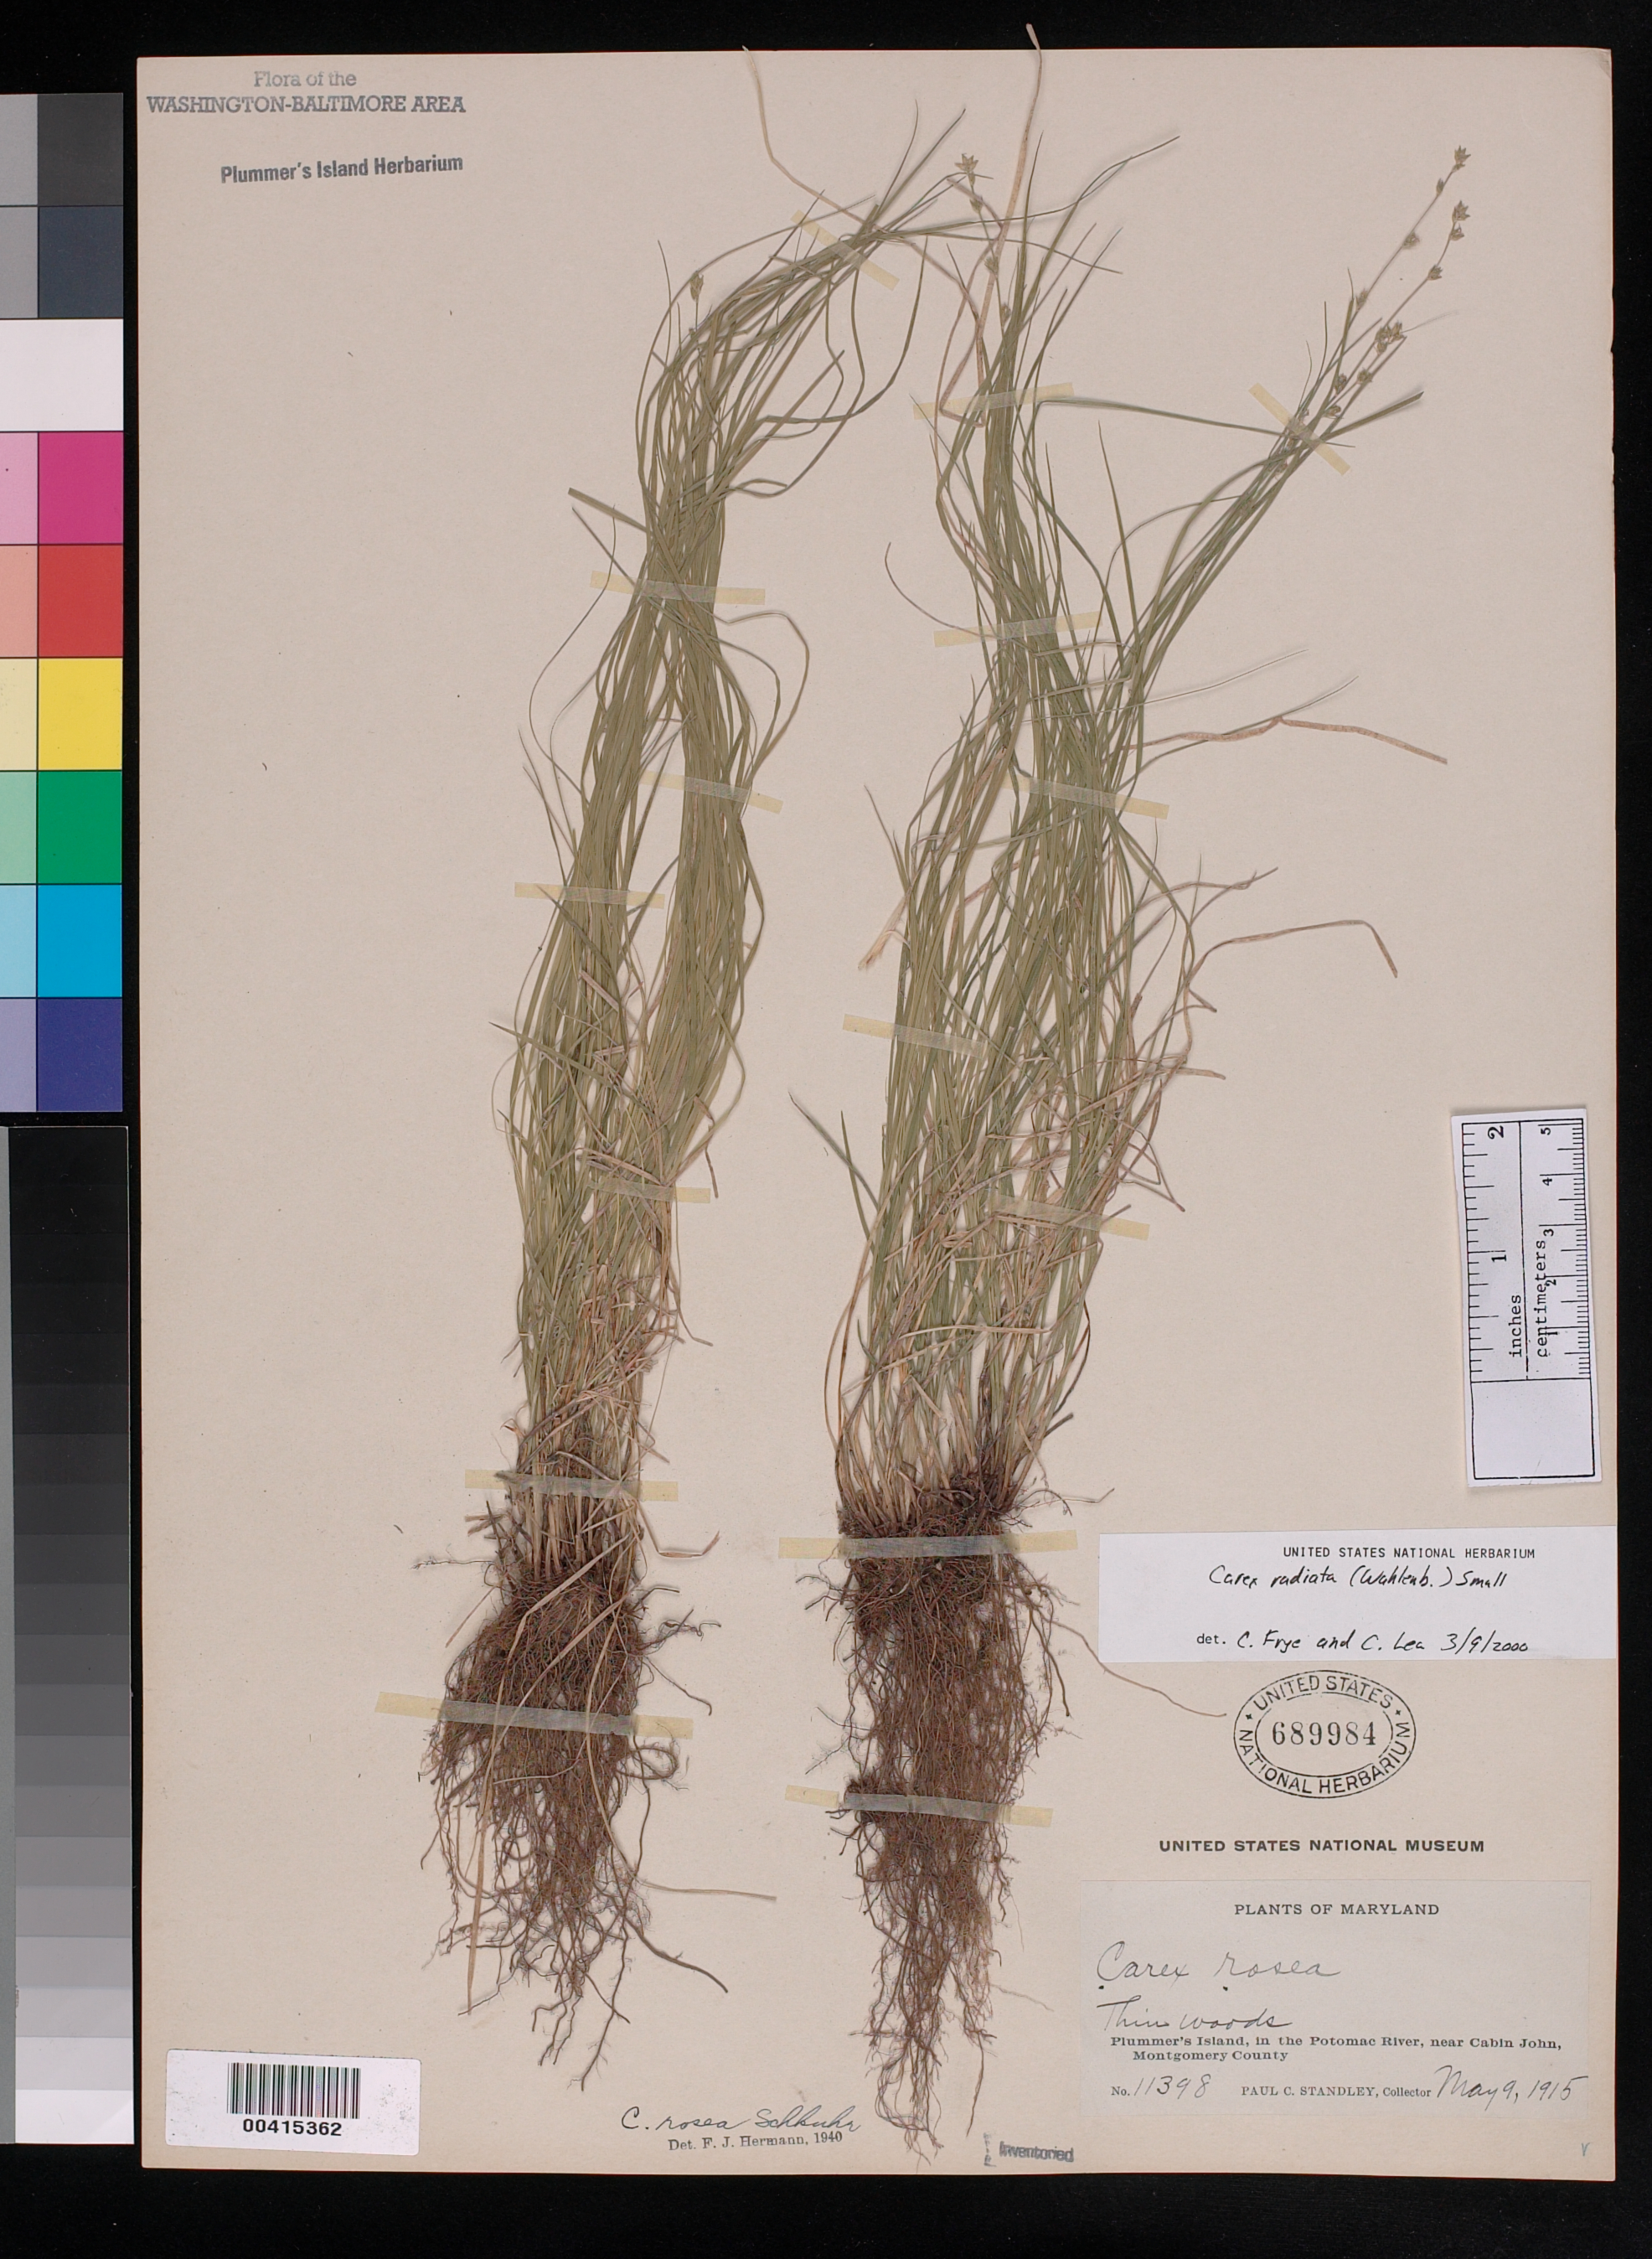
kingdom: Plantae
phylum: Tracheophyta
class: Liliopsida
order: Poales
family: Cyperaceae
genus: Carex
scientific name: Carex radiata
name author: (Wahlenb.) Small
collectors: P. C. Standley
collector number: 11398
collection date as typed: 09 May 1915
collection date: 1915-05-09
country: United States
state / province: Maryland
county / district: Montgomery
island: Plummers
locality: Plummer's Island Plummers Island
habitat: Thin woods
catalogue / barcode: US 689984